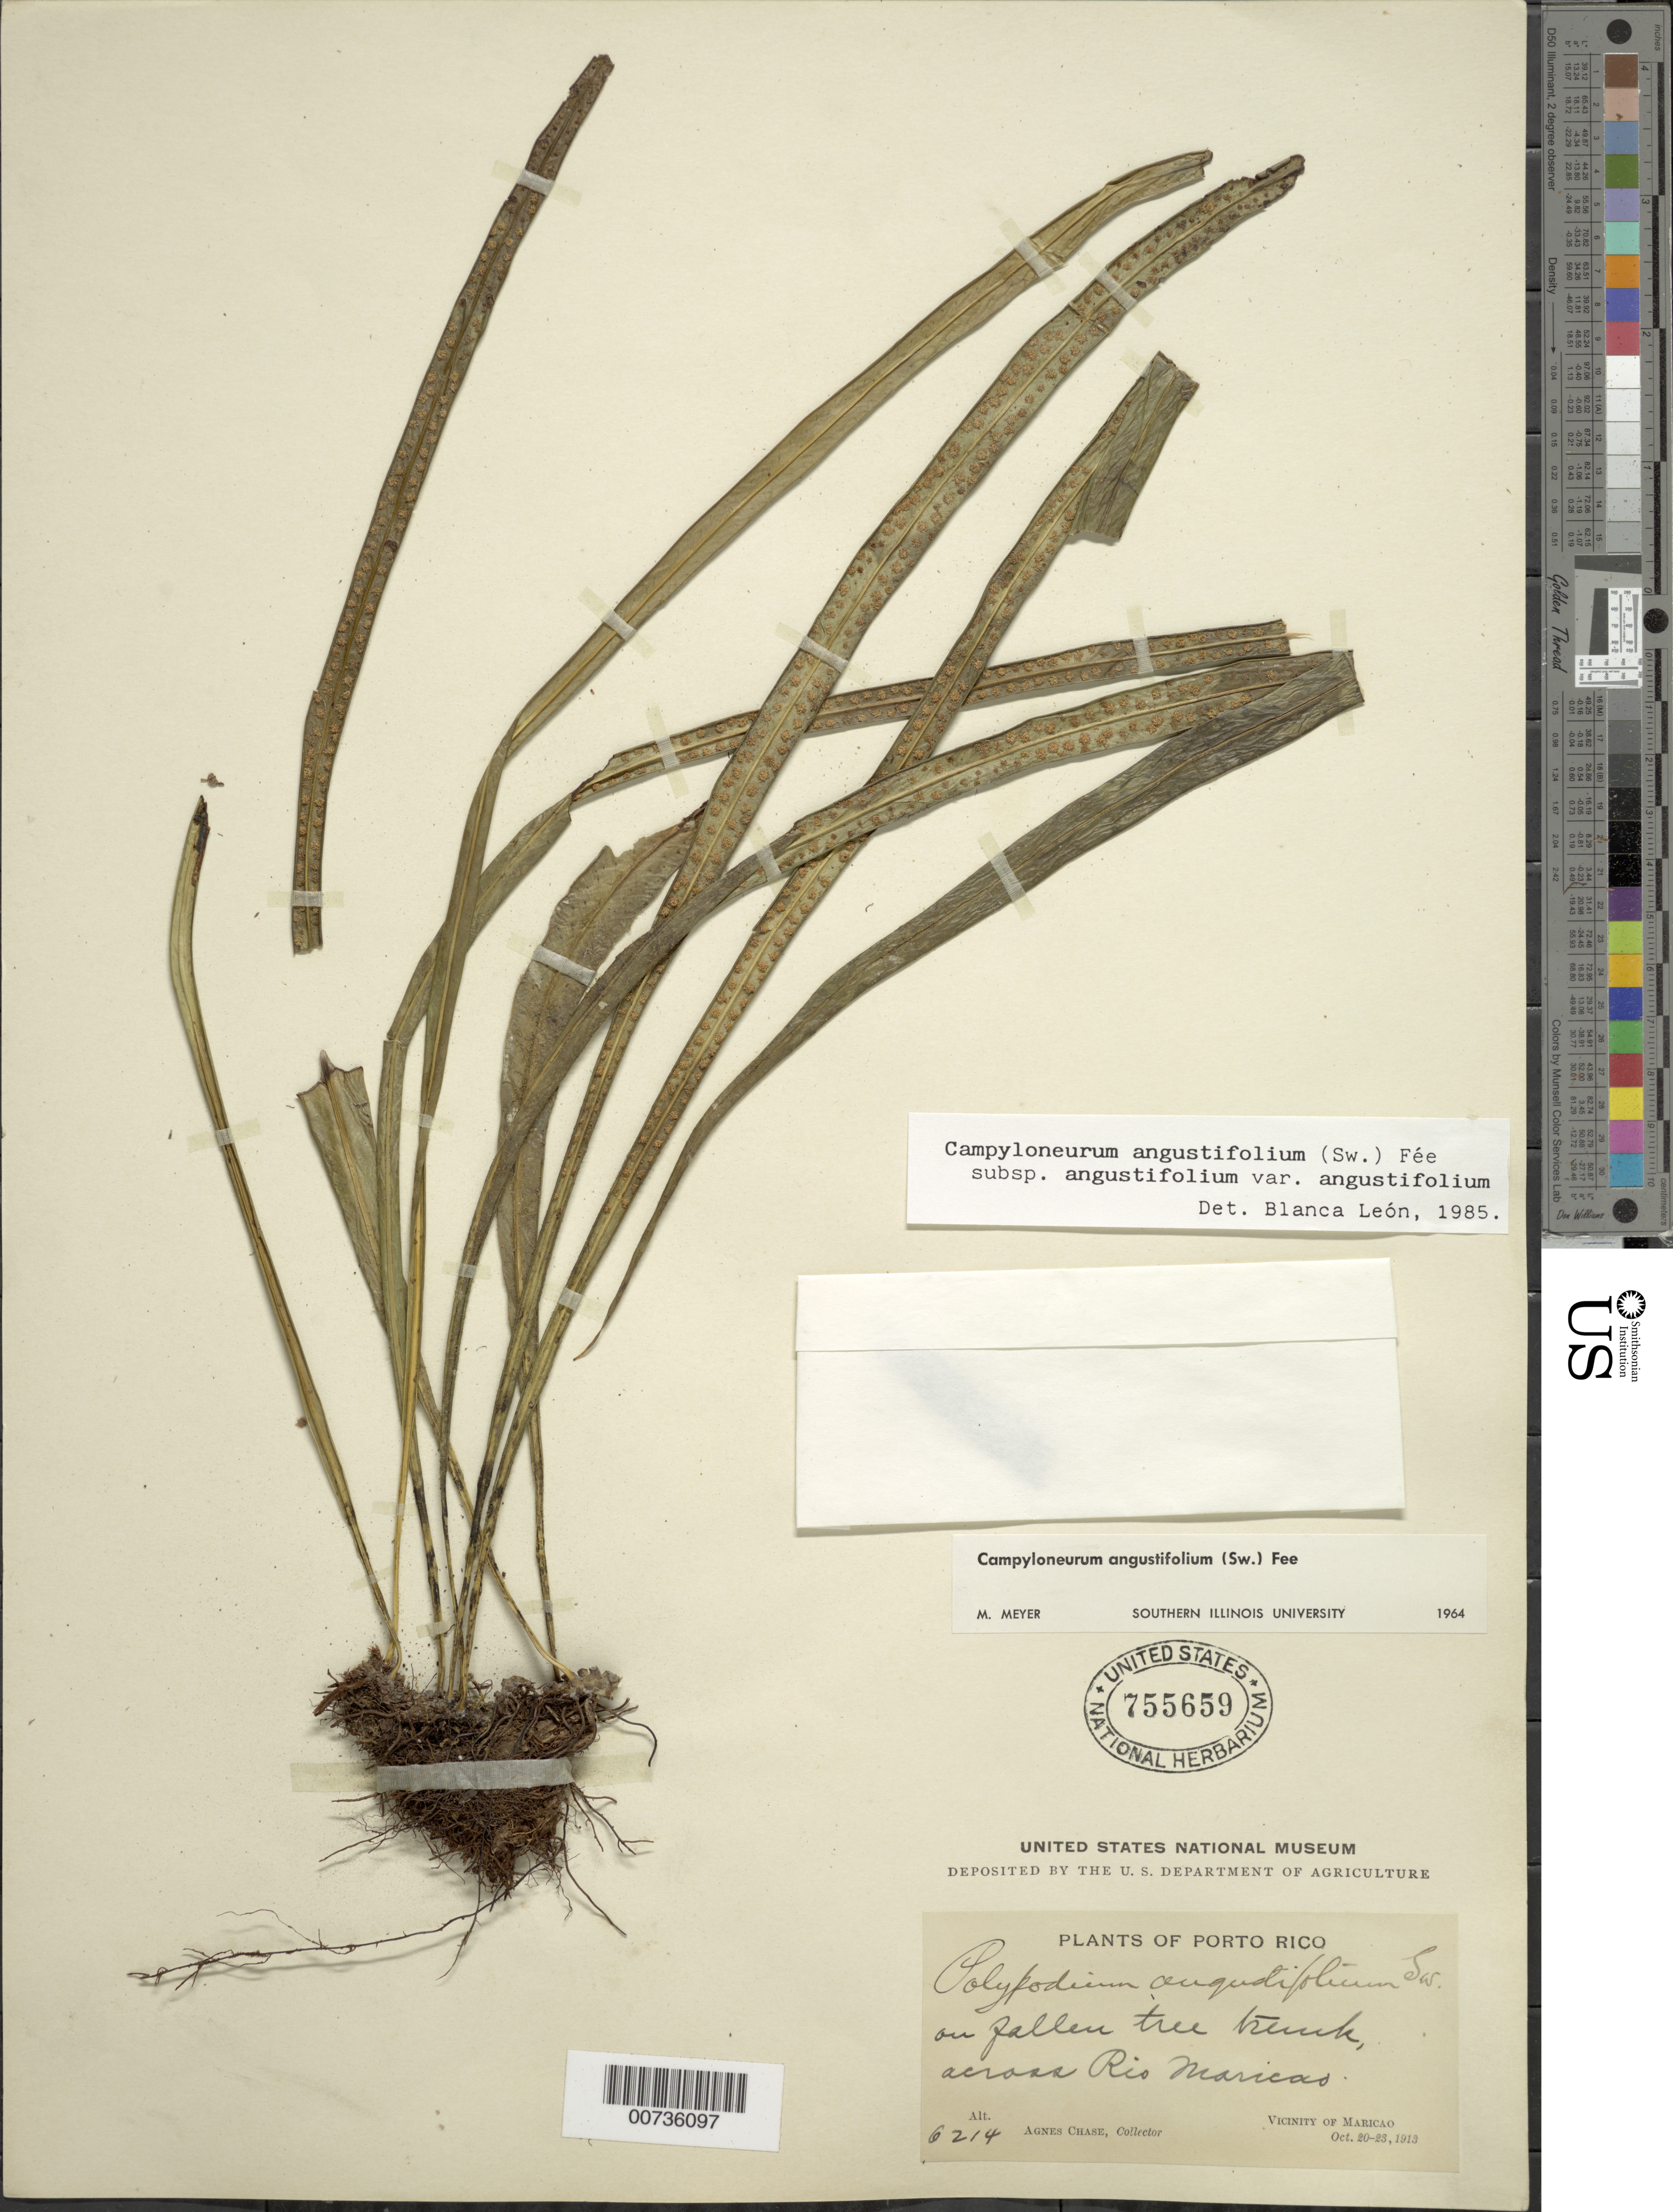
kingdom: Plantae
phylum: Tracheophyta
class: Polypodiopsida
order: Polypodiales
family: Polypodiaceae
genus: Campyloneurum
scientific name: Campyloneurum angustifolium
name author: (Sw.) Fée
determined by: León, B.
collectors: A. Chase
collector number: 6214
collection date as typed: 20 Oct 1913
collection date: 1913-10-20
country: Puerto Rico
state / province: Maricao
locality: Rio Maricao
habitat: On fallen tree trunks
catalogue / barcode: US 755659